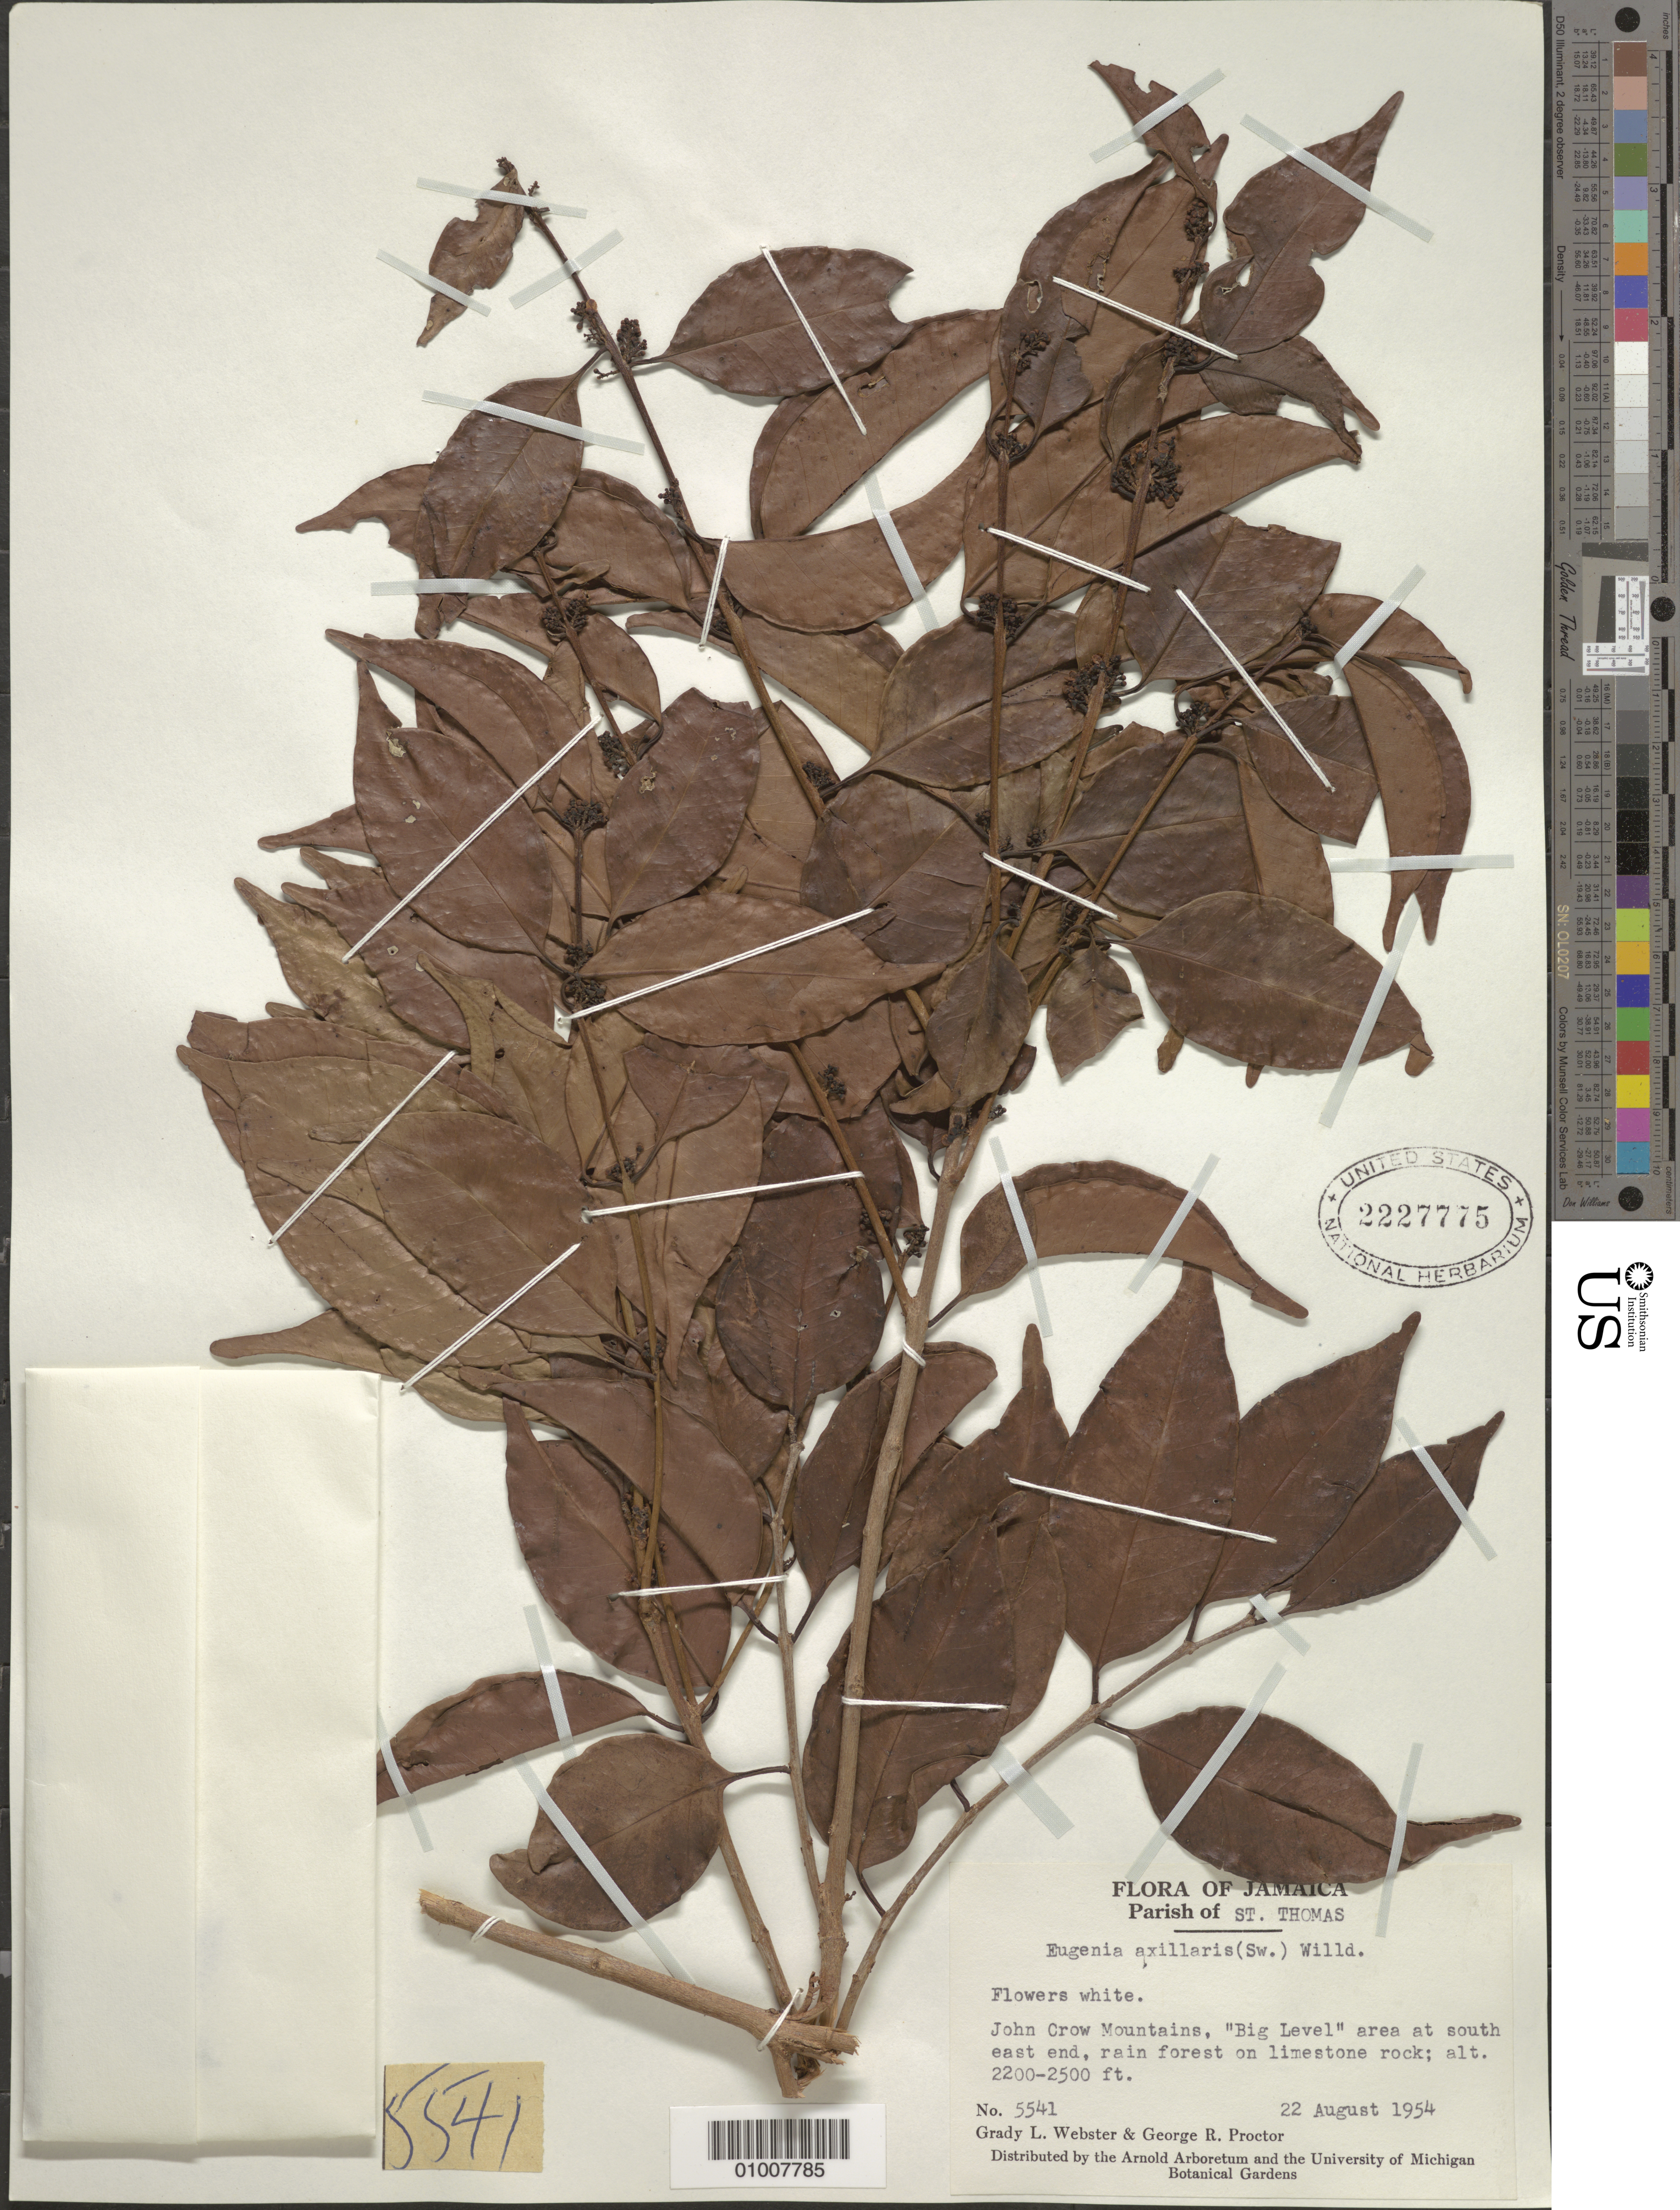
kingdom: Plantae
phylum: Tracheophyta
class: Magnoliopsida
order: Myrtales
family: Myrtaceae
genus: Eugenia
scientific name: Eugenia axillaris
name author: (Sw.) Willd.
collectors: G. L. Webster & G. R. Proctor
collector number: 5541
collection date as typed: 22 Aug 1954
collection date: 1954-08-22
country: Jamaica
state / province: Saint Thomas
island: Jamaica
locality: John Crow Mountains, "Big Level" area at southeast end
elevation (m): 671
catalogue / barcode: US 2227775